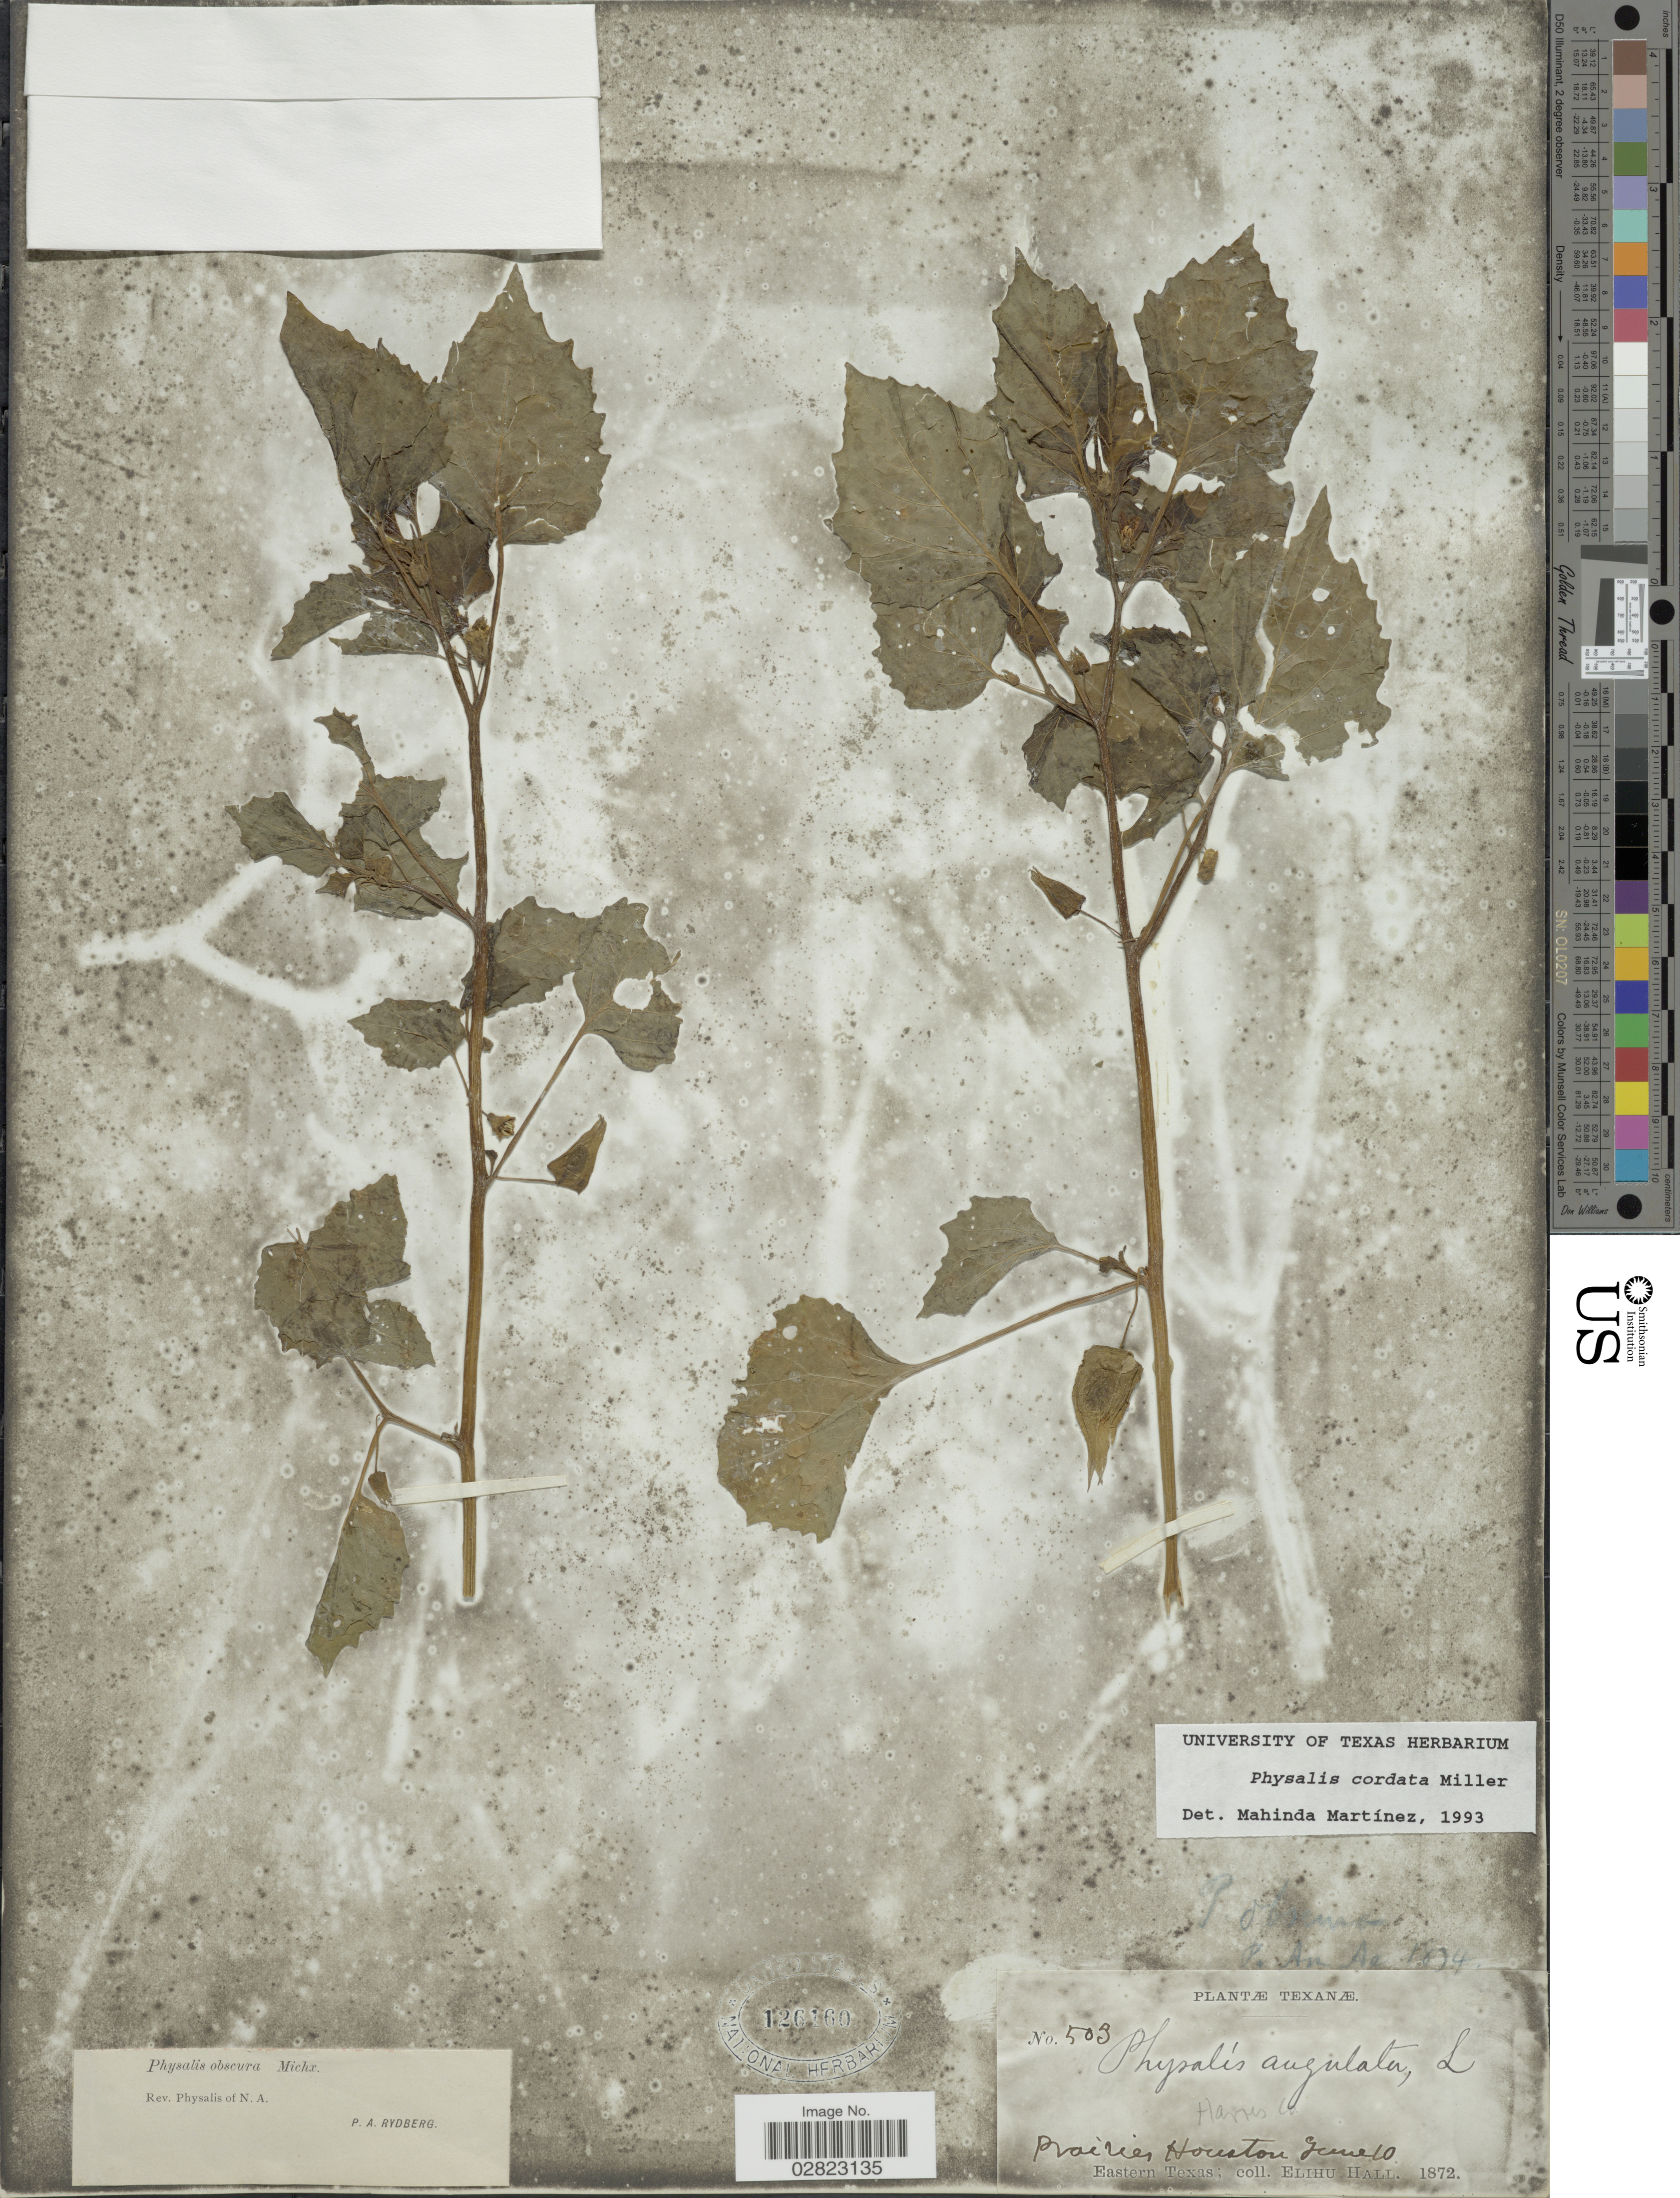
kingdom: Plantae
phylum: Tracheophyta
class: Magnoliopsida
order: Solanales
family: Solanaceae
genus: Physalis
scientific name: Physalis cordata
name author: Mill.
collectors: E. Hall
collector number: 503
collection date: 1872-06-10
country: United States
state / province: Texas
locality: Harris Co. Prairies Houston. Eastern Texas.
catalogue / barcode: US 126160